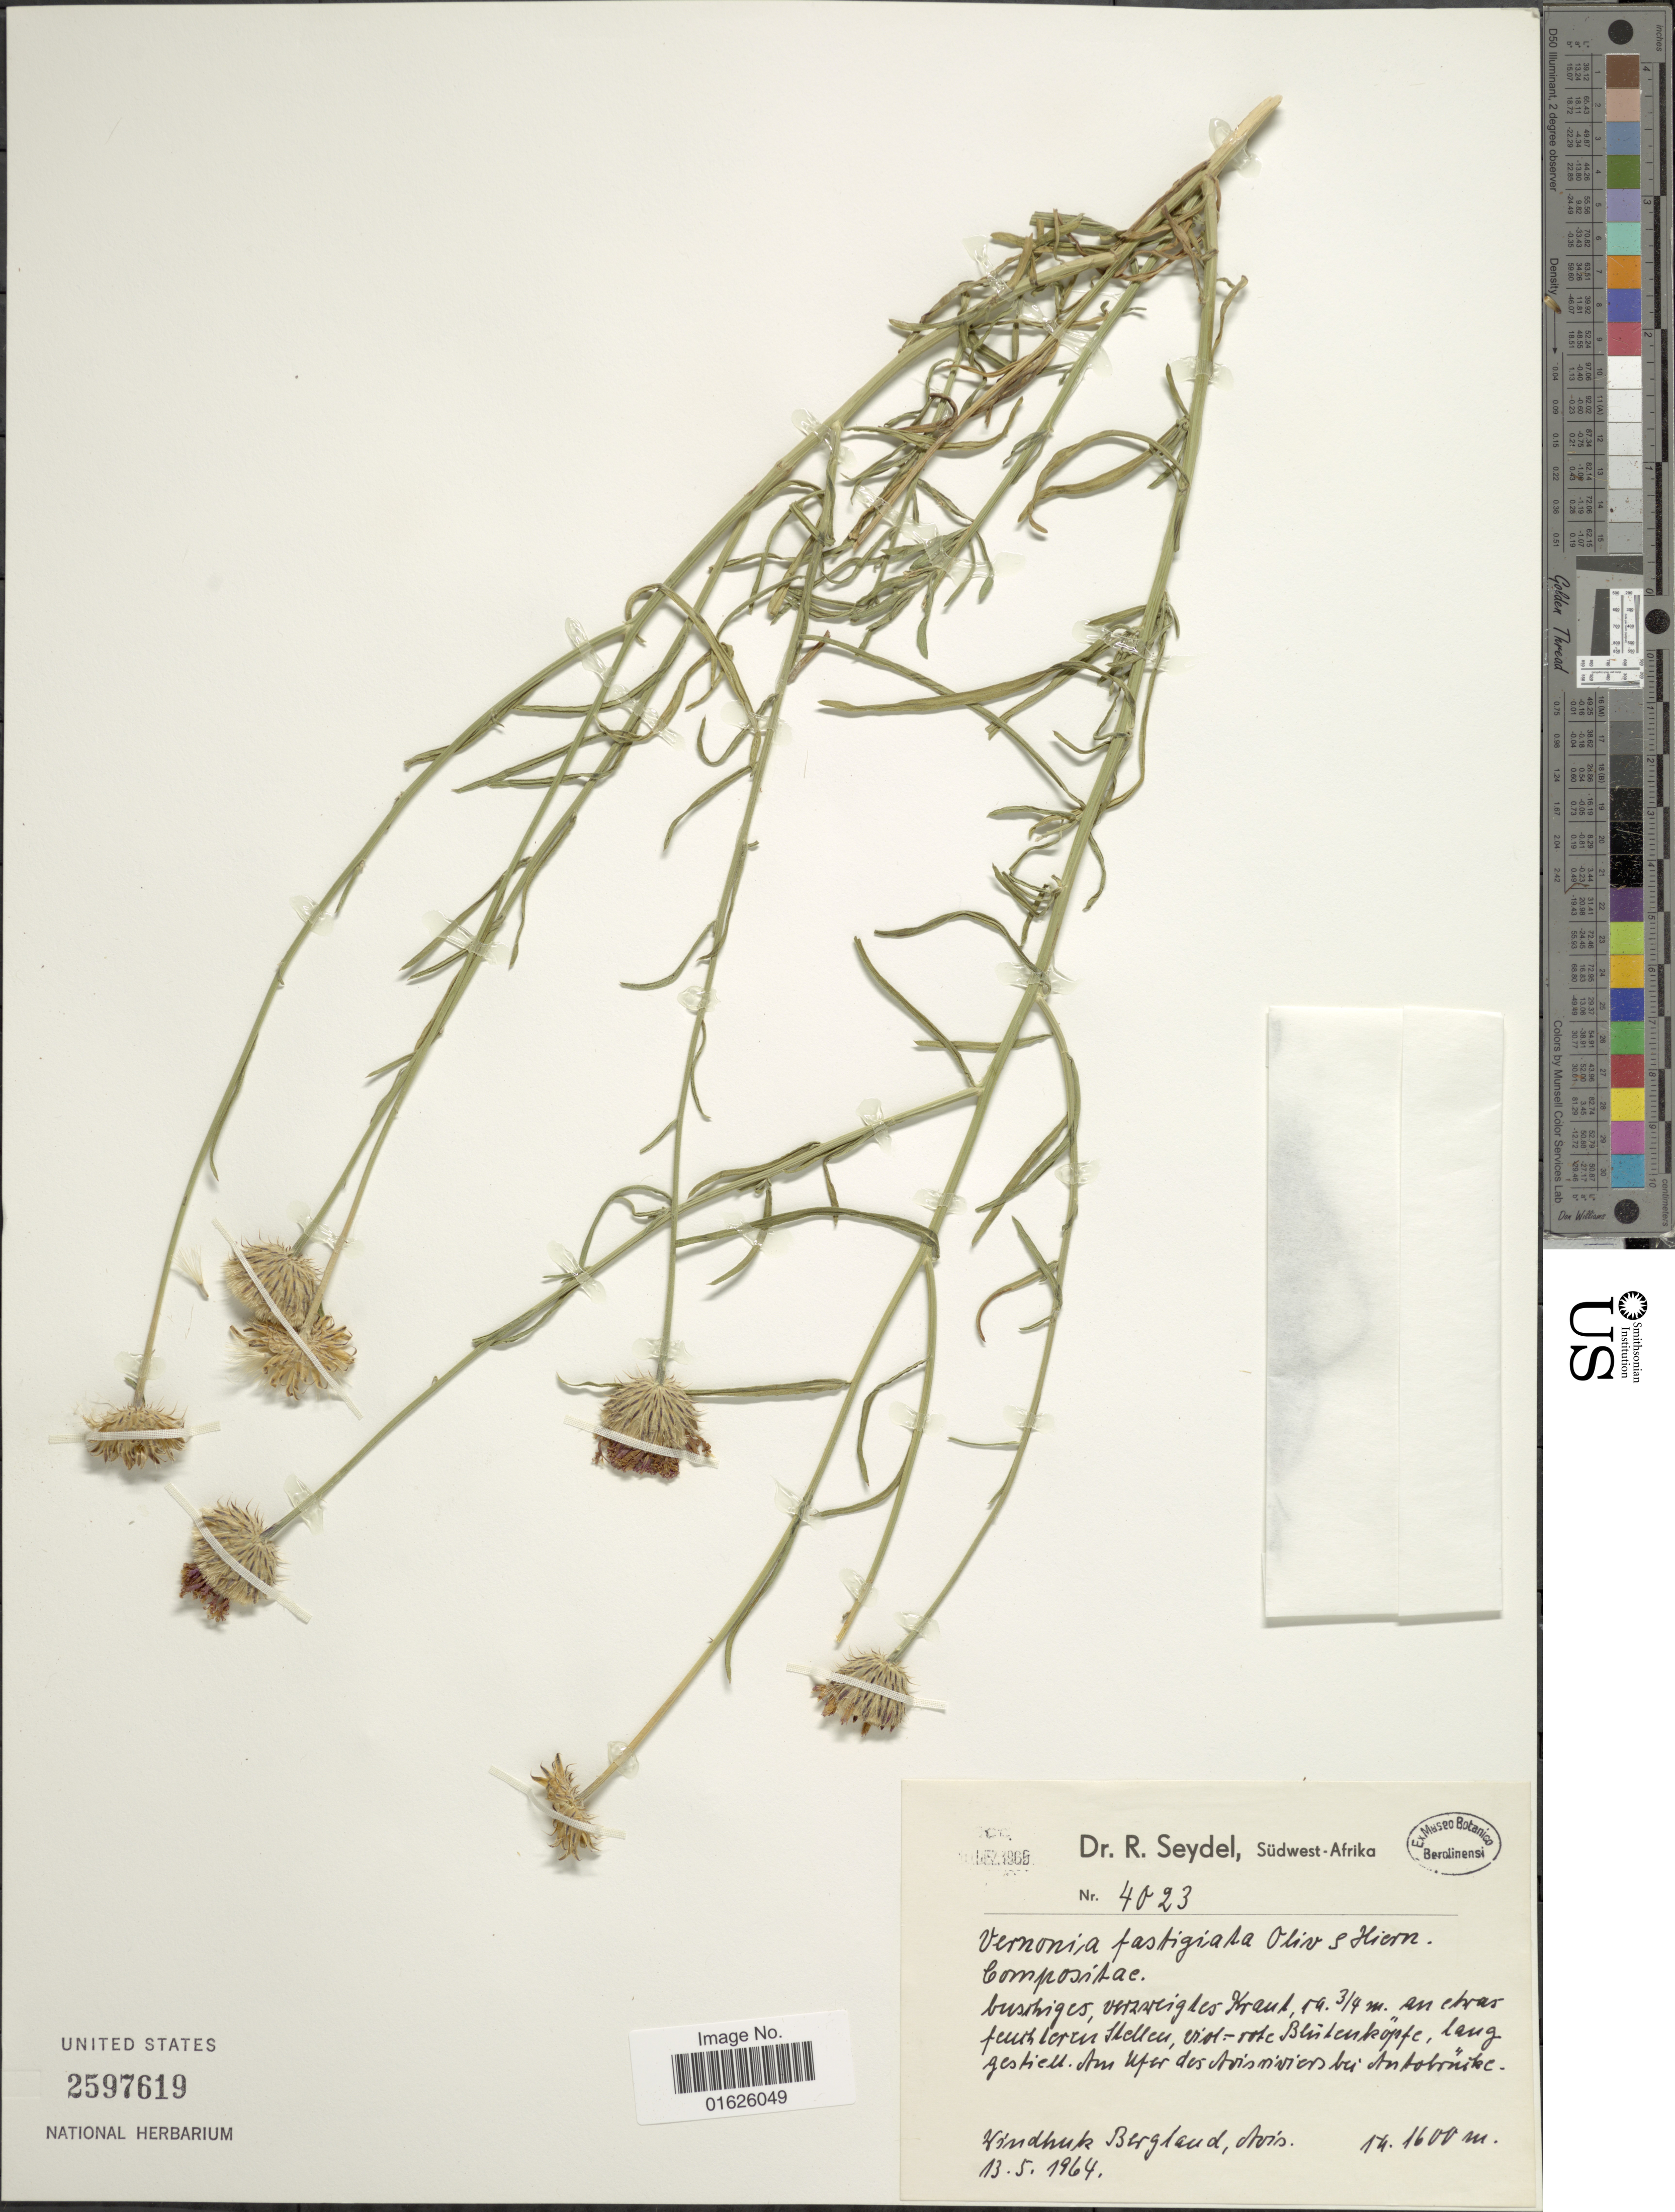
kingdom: Plantae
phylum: Tracheophyta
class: Magnoliopsida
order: Asterales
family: Asteraceae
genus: Parapolydora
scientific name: Parapolydora fastigiata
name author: (Oliv. & Hiern in Oliv.) H. Rob.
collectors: R. Seydel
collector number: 4023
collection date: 1964-05-13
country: Namibia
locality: Sudwest - Afrika. am ufer des Avis riviers bei Autobrücke, Windhuk [Windhoek] Bergland, Avis.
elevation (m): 1600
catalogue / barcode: US 2597619